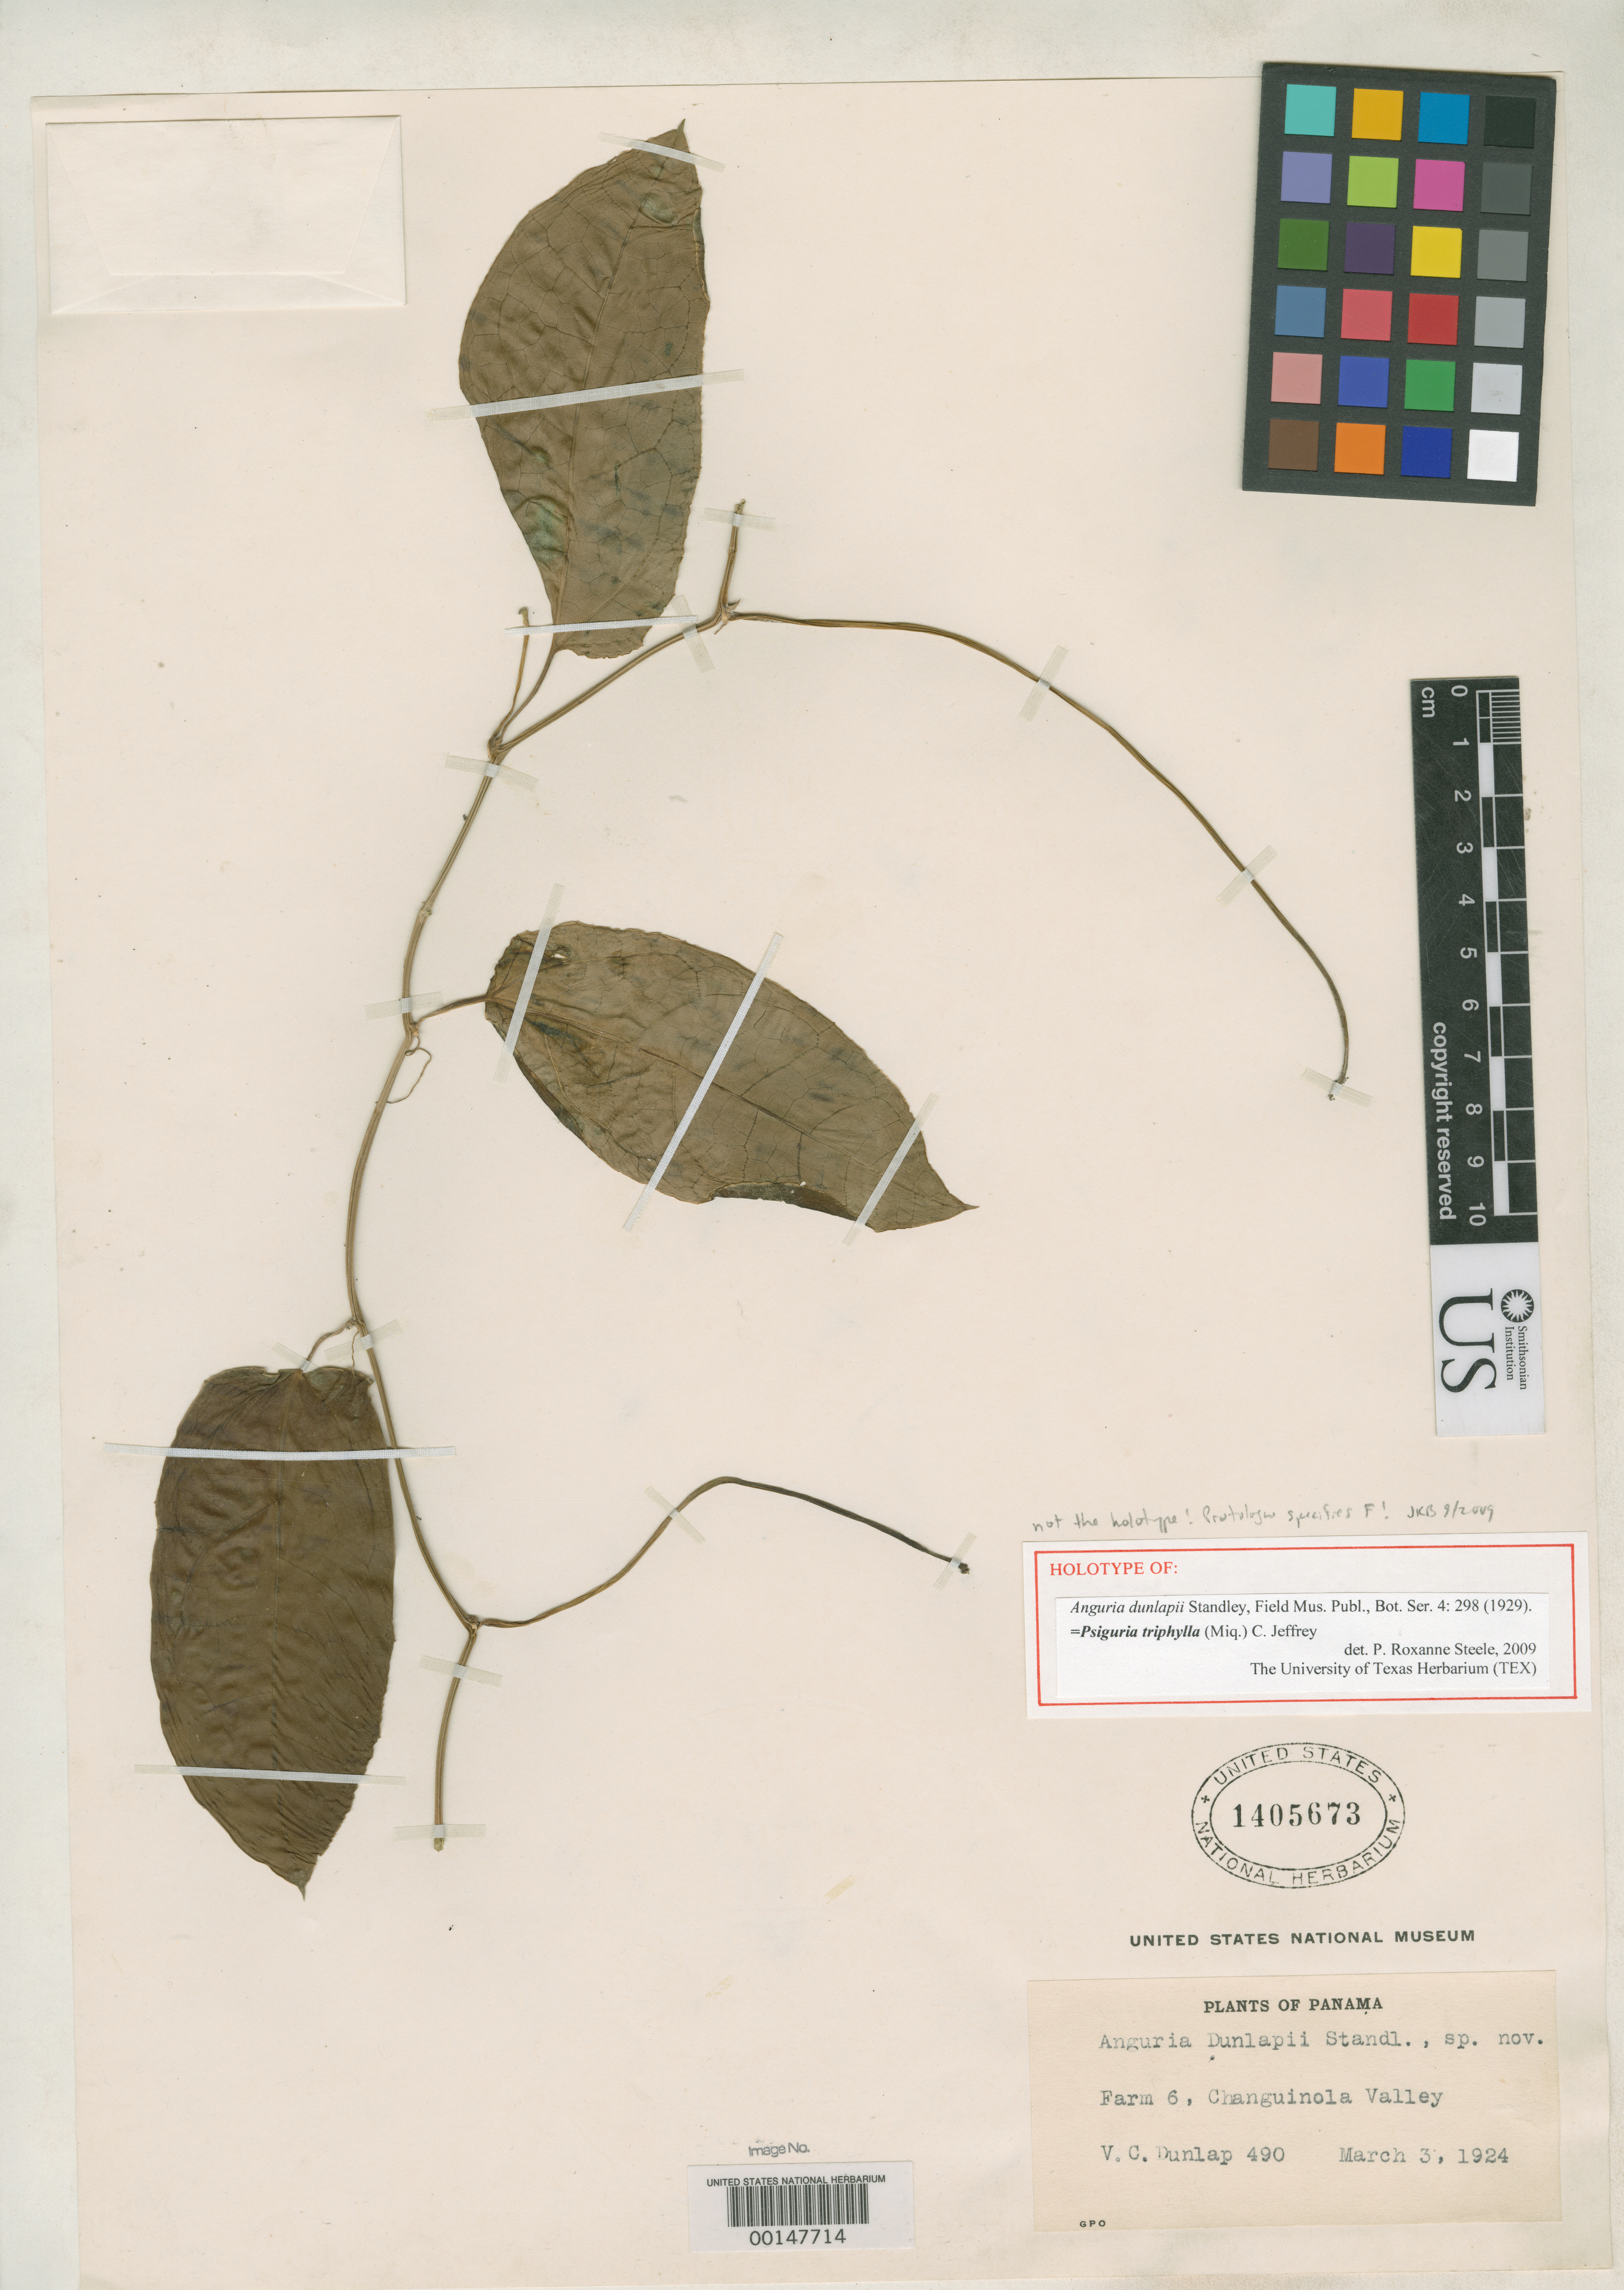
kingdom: Plantae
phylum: Tracheophyta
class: Magnoliopsida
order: Cucurbitales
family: Cucurbitaceae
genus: Anguria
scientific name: Anguria dunlapii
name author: Standl.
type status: Isotype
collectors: V. C. Dunlap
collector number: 490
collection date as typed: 03 Mar 1924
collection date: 1924-03-03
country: Panama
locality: Changuinola Valley, Farm Six.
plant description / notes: Erroneously annotated by P.R. Steele (2009) as "holotype"; protologue specifies Field Museum (F).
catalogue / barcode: US 1405673